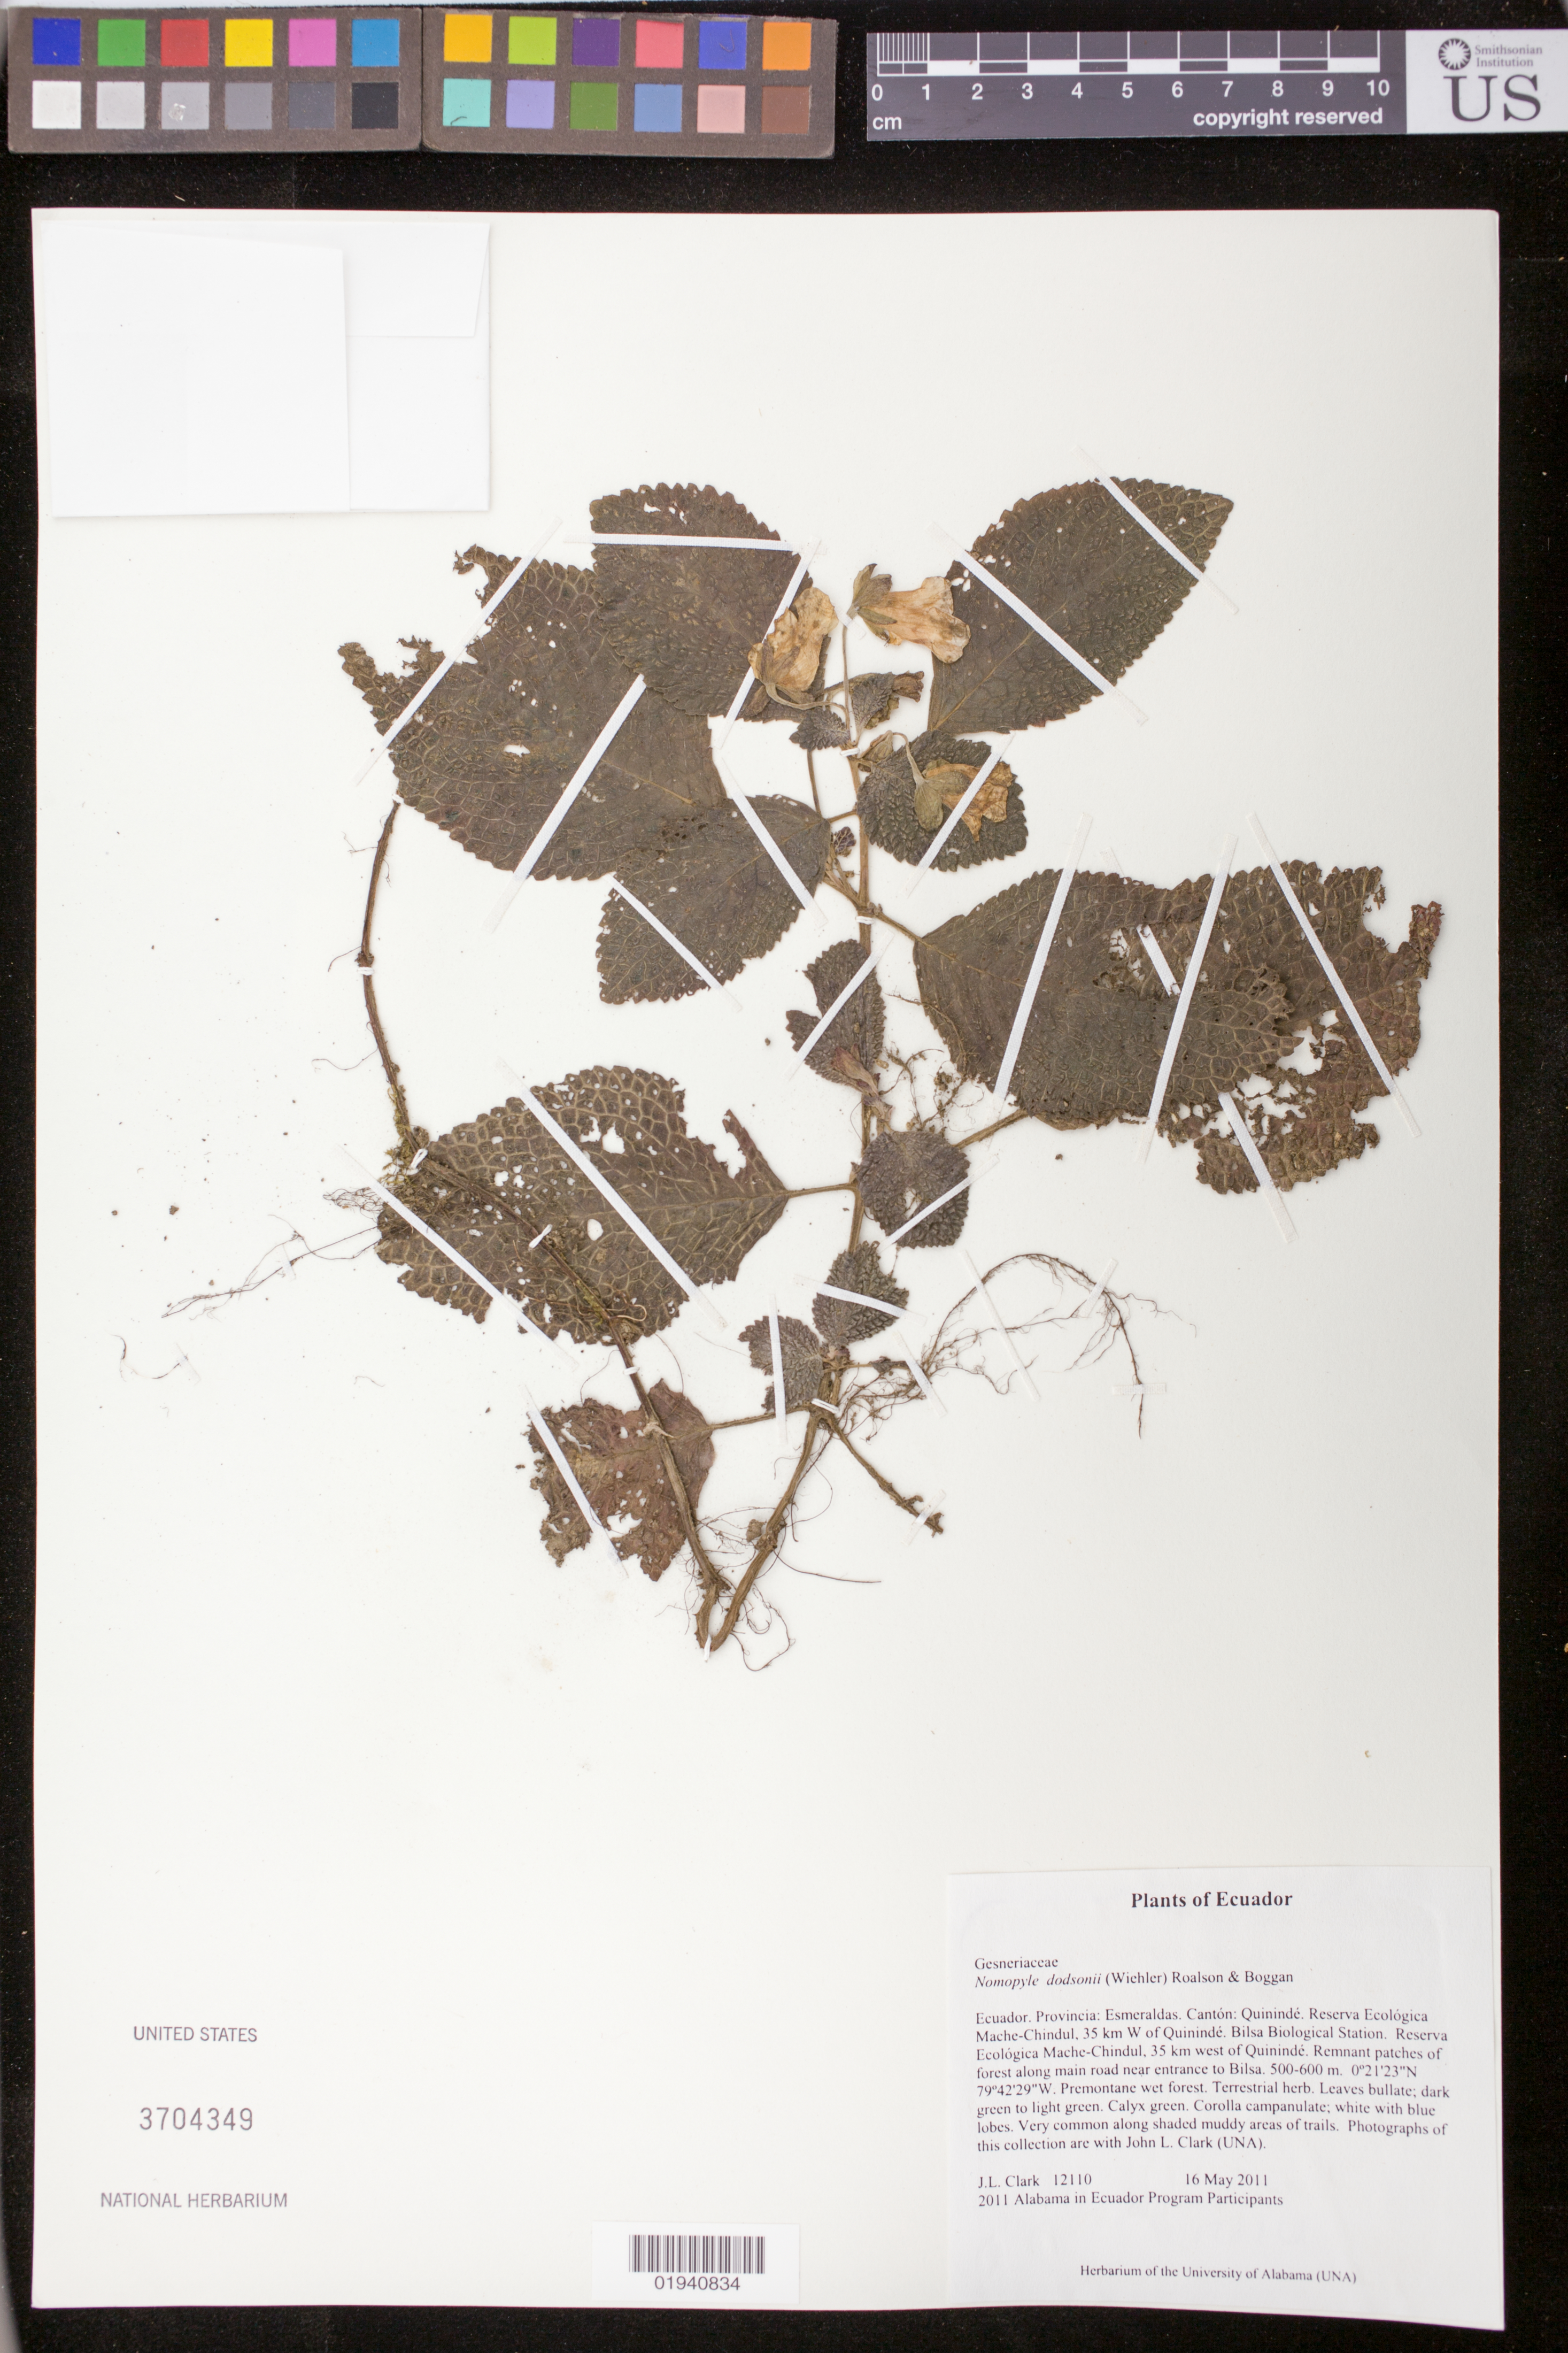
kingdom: Plantae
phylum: Tracheophyta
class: Magnoliopsida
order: Lamiales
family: Gesneriaceae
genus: Nomopyle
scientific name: Nomopyle dodsonii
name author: (Wiehler) Roalson & Boggan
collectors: J. L. Clark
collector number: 12110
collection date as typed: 16 May 2011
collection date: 2011-05-16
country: Ecuador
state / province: Esmeraldas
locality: Canton: Quininde, Reserva Ecologica Mache-Chindul, 35 km W of Quininde. Bilsa Biological Station. Remnant patches of forest along main road near entrance to Bilsa.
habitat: Premontane wet forest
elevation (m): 500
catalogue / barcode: US 3704349